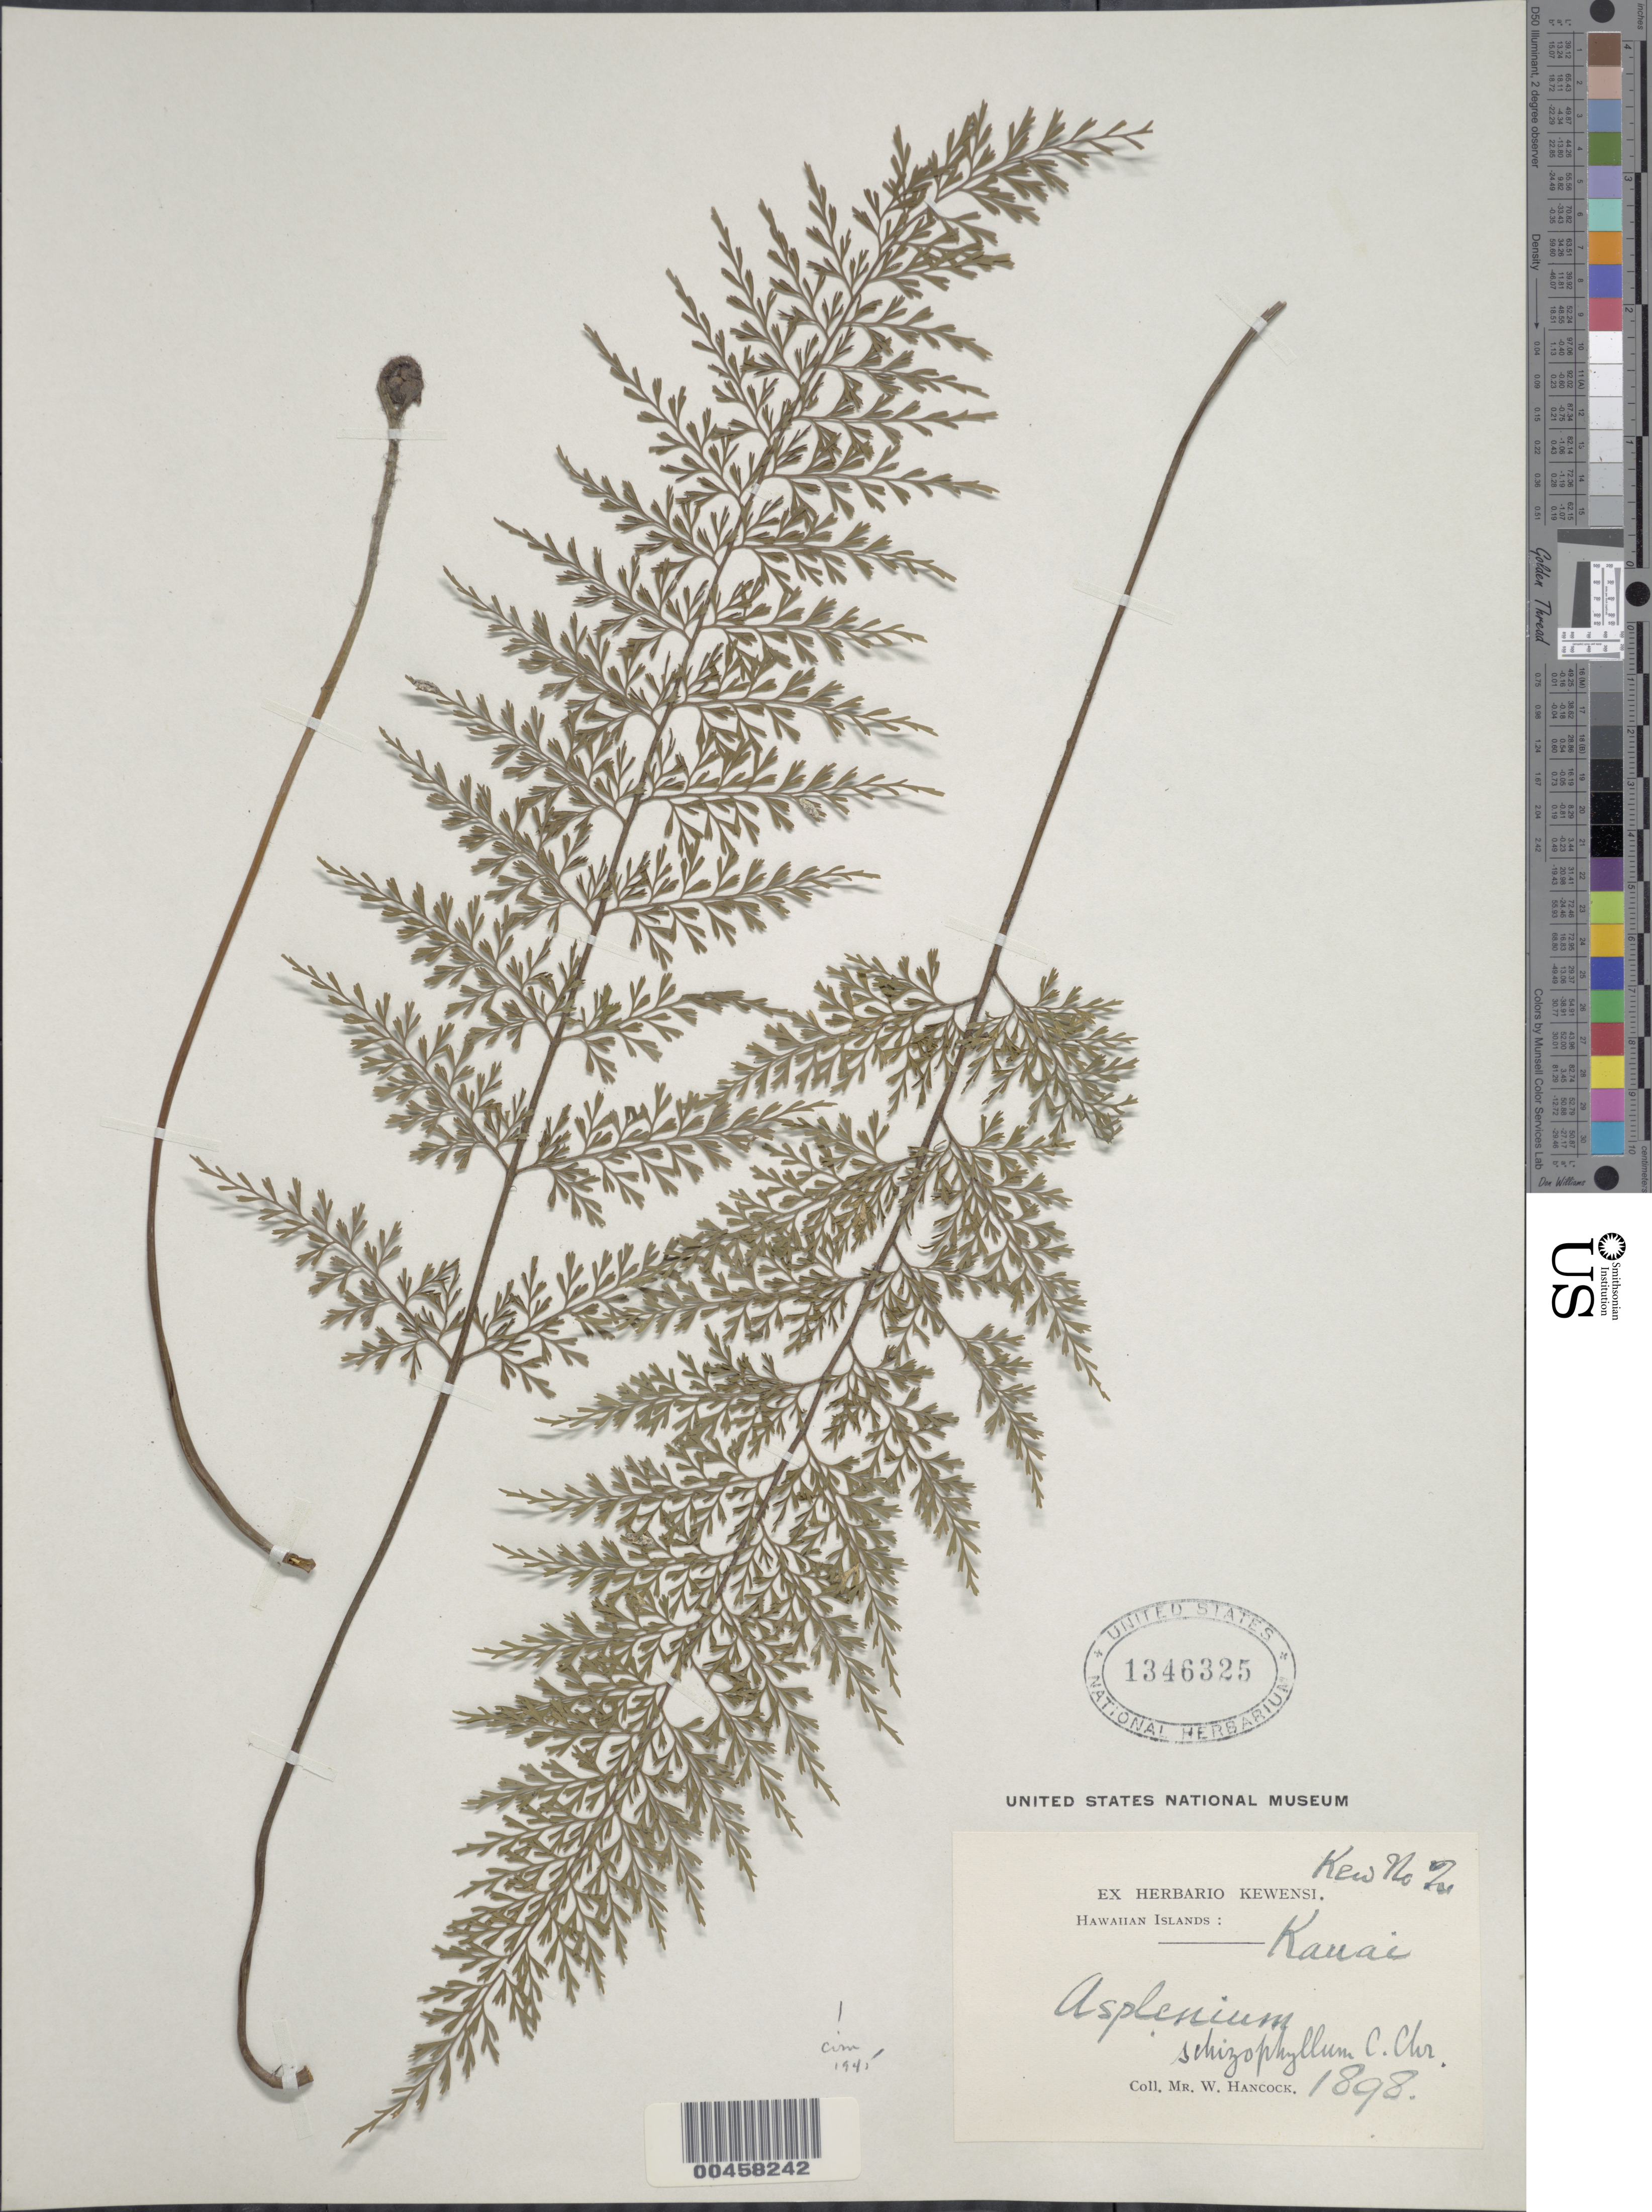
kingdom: Plantae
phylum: Tracheophyta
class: Polypodiopsida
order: Polypodiales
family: Aspleniaceae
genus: Asplenium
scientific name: Asplenium schizophyllum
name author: C. Chr.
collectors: W. Hancock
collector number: kew no. 2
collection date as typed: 1898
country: United States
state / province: Hawaii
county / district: Kauai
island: Kaua'i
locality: Hawaiian Islands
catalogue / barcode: US 1346325